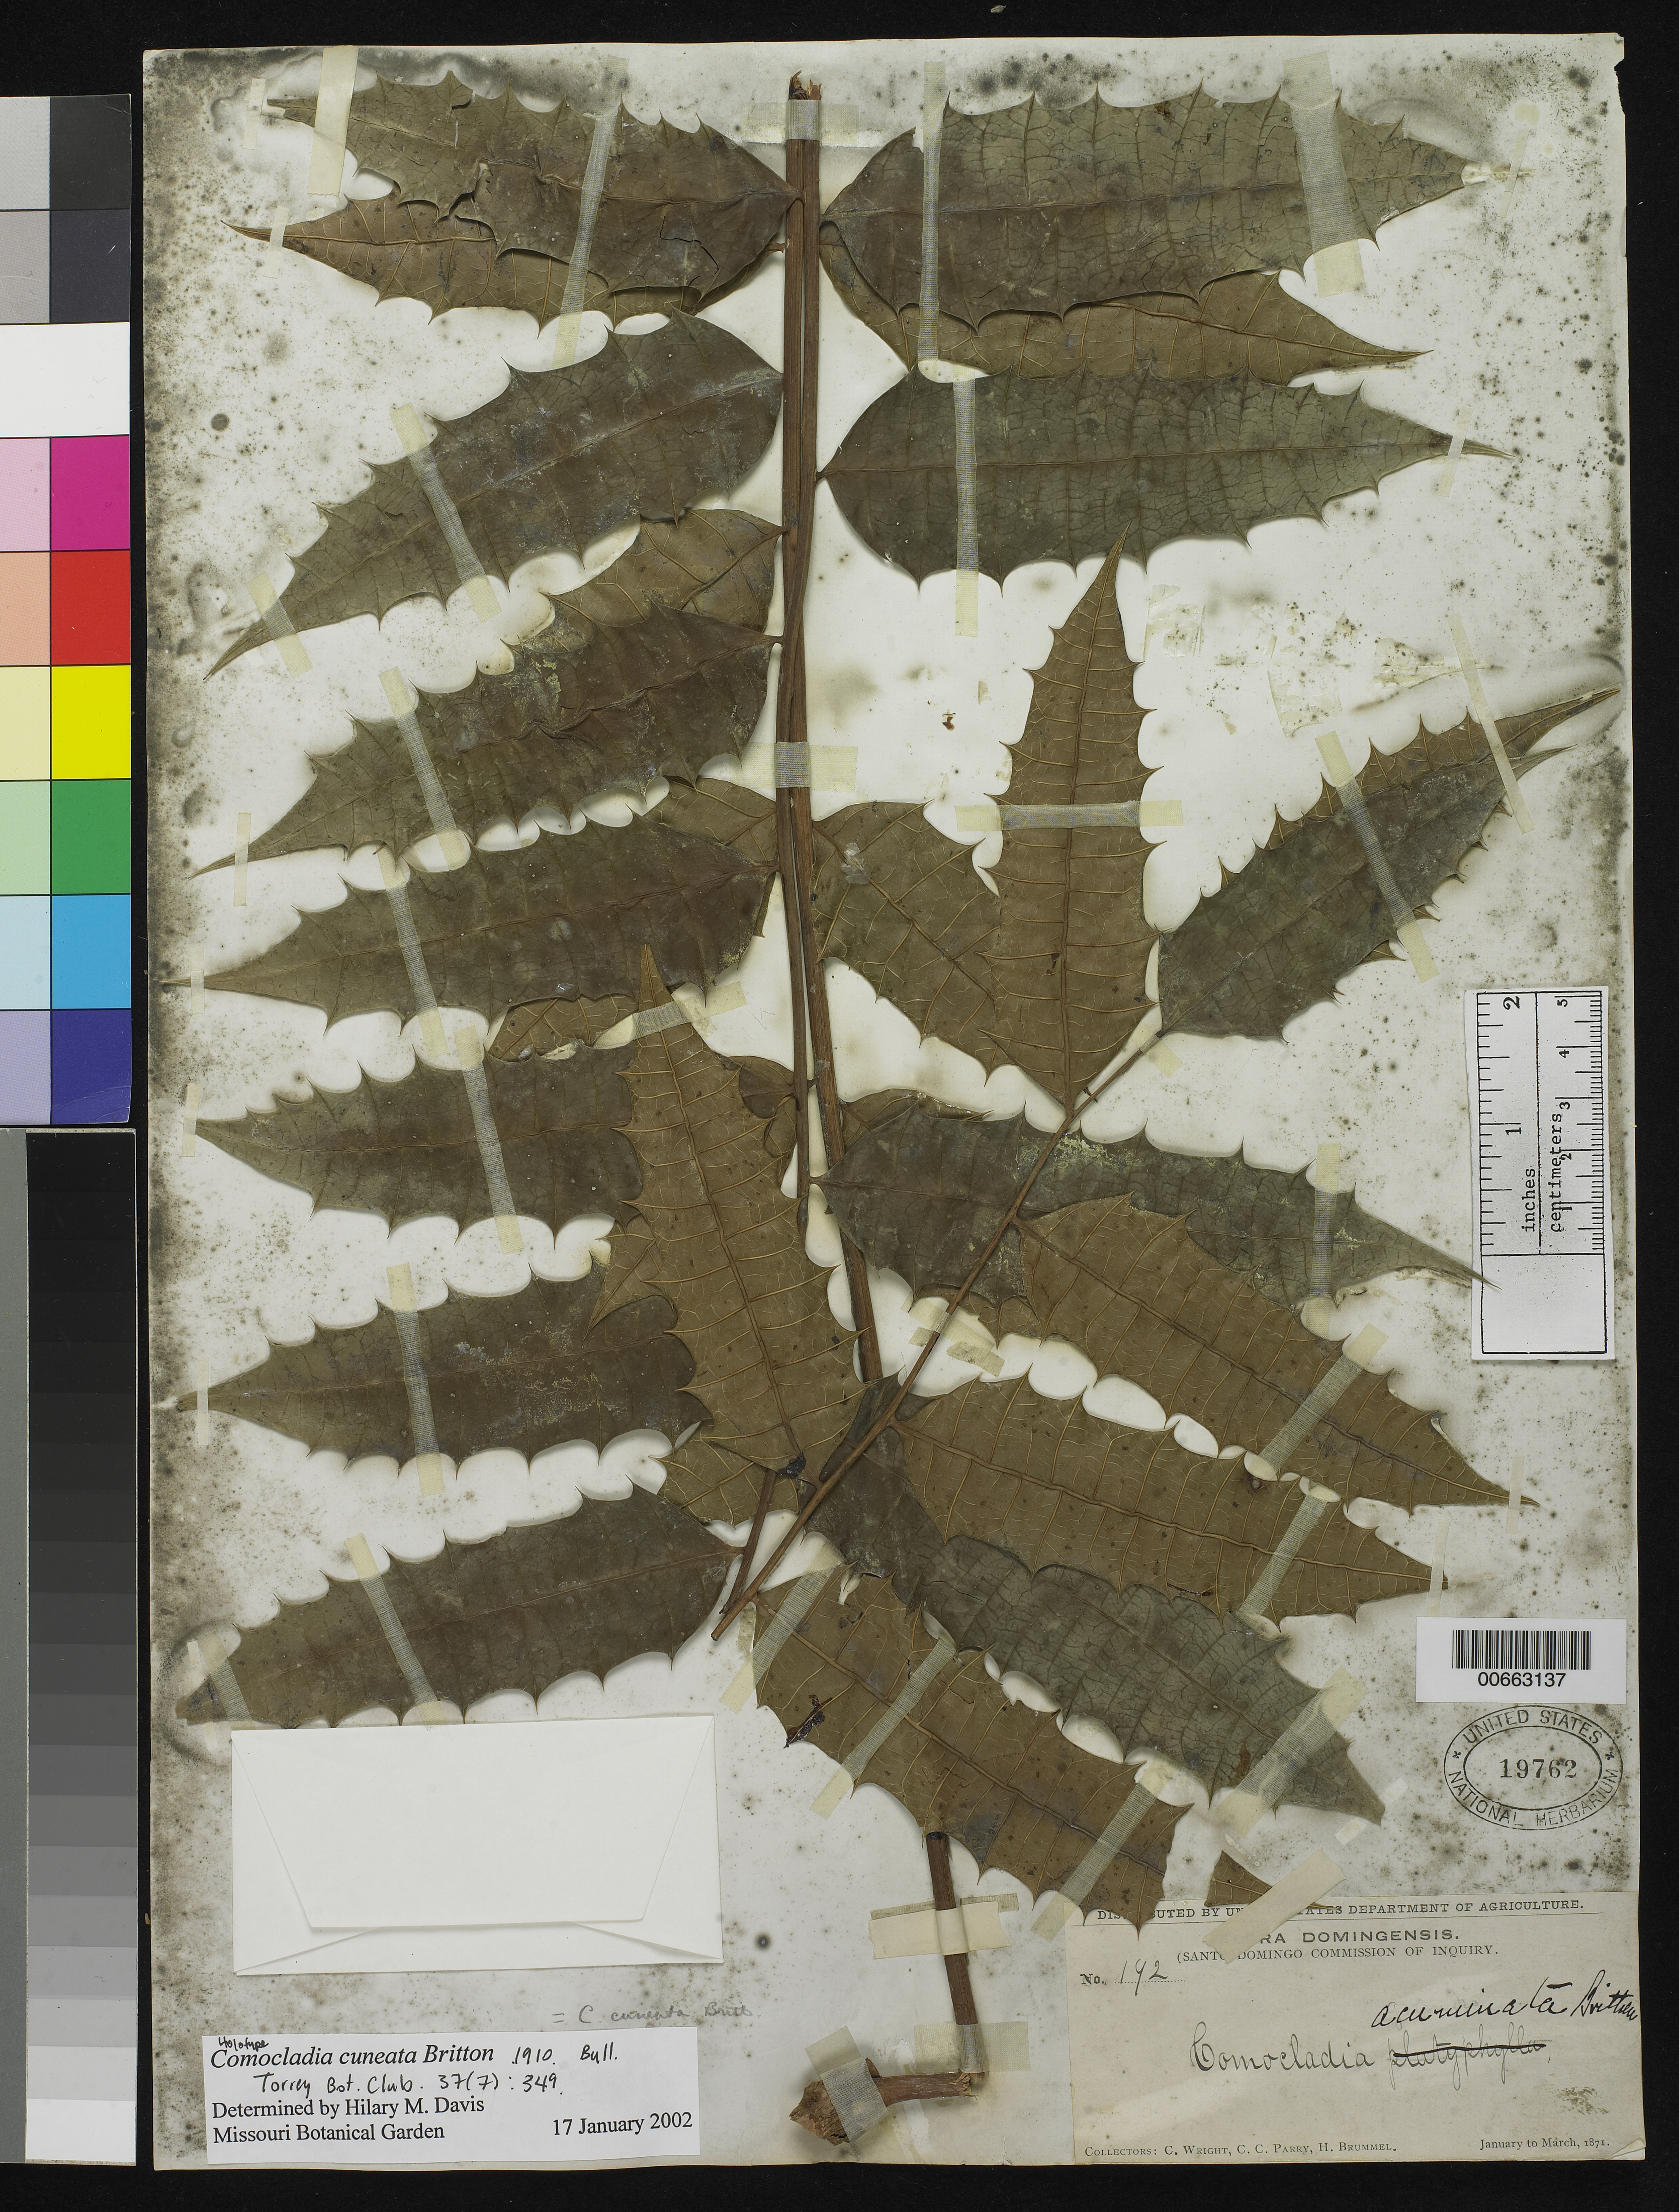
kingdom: Plantae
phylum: Tracheophyta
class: Magnoliopsida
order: Sapindales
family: Anacardiaceae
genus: Comocladia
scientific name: Comocladia acuminata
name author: Britton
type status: Holotype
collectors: C. Wright, C. C. Parry & H. Brummel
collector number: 192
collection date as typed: Jan 1871 to -- Mar 1871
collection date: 1871-01/1871-03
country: Dominican Republic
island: Hispaniola Island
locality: "Santo Domingo" [Puerto Rico acc. to Tropicos; Jamaica acc. to IPNI]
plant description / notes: Nom. illeg., non Comocladia acuminata Sessé & Moc. ex DC. (1825).; Also a holotype of Comocladia cuneata Britton.; Nom. nov. for Comocladia acuminata Britton, non Sessé & Moc. ex DC.; Also a holotype of Comocladia acuminata Britton.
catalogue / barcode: US 19762